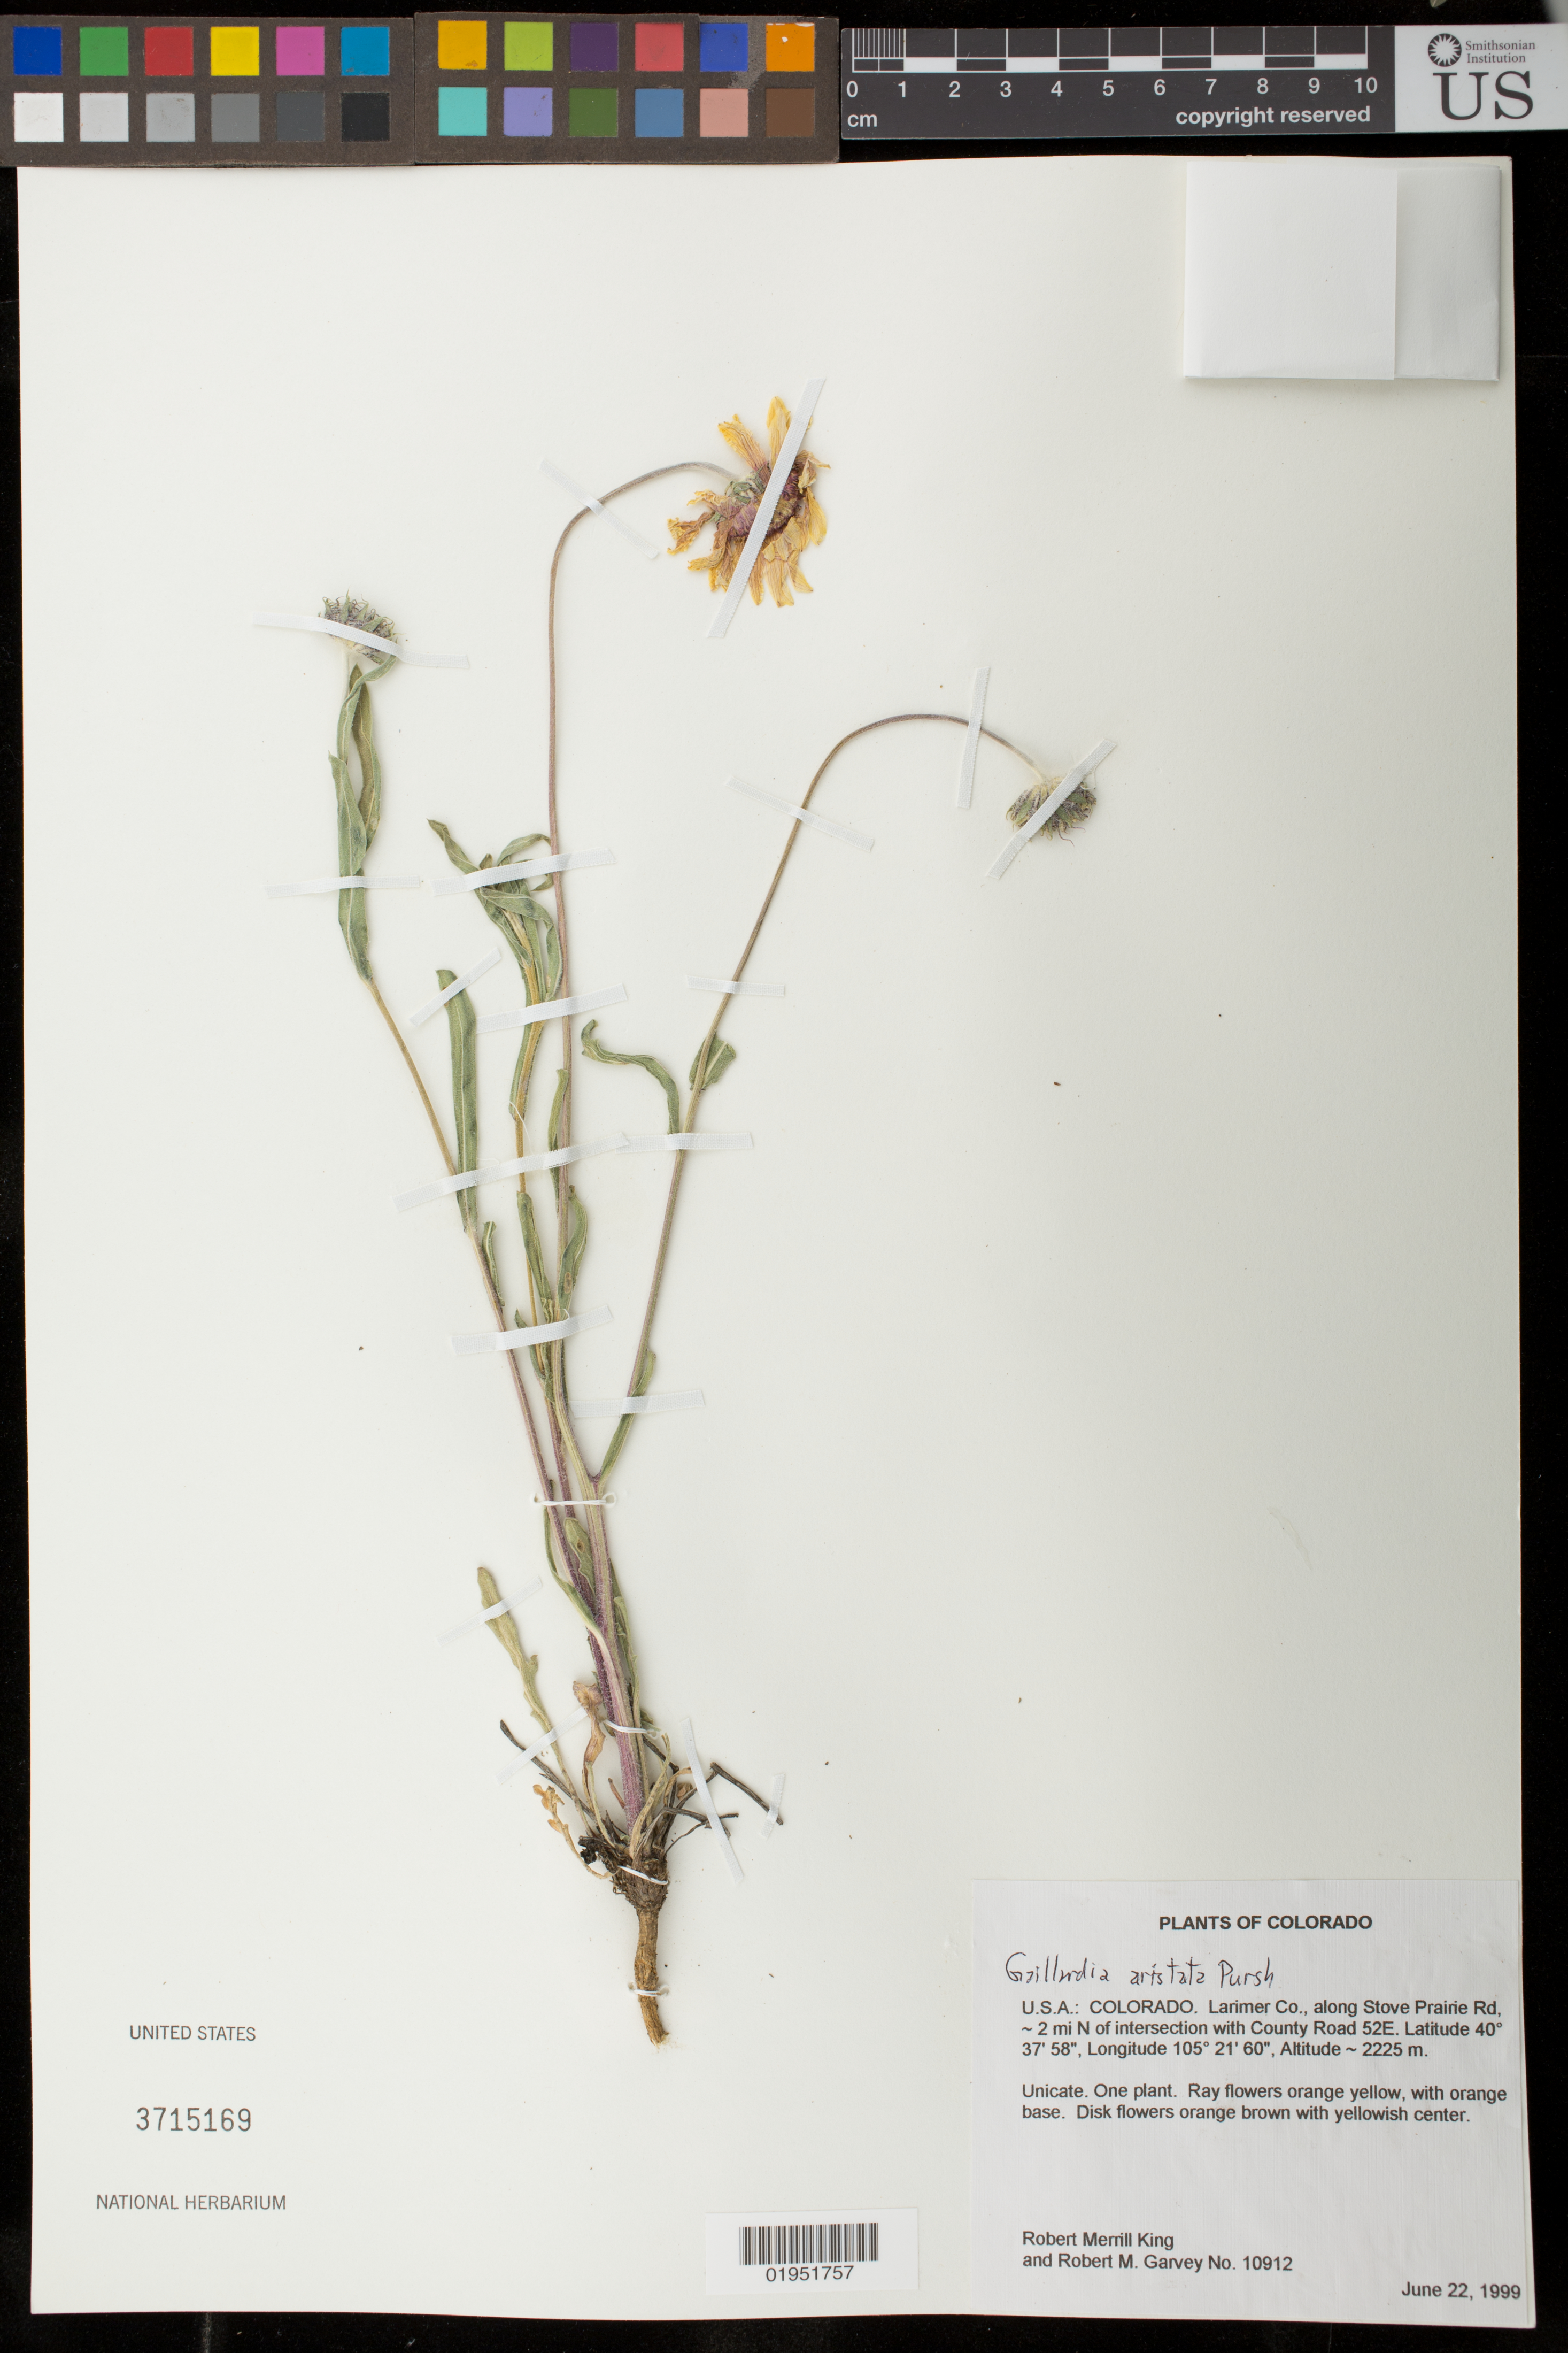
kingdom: Plantae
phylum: Tracheophyta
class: Magnoliopsida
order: Asterales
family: Asteraceae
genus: Gaillardia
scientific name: Gaillardia aristata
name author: Pursh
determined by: Robinson, Harold E., (US)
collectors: R. M. King & R. Garvey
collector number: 10912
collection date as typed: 22 Jun 1999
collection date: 1999-06-22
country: United States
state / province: Colorado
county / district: Larimer Co.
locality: Along Stove Prairie Road, ca. 2 mi N of intersection with County Road 52E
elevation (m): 2225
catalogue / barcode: US 3715169